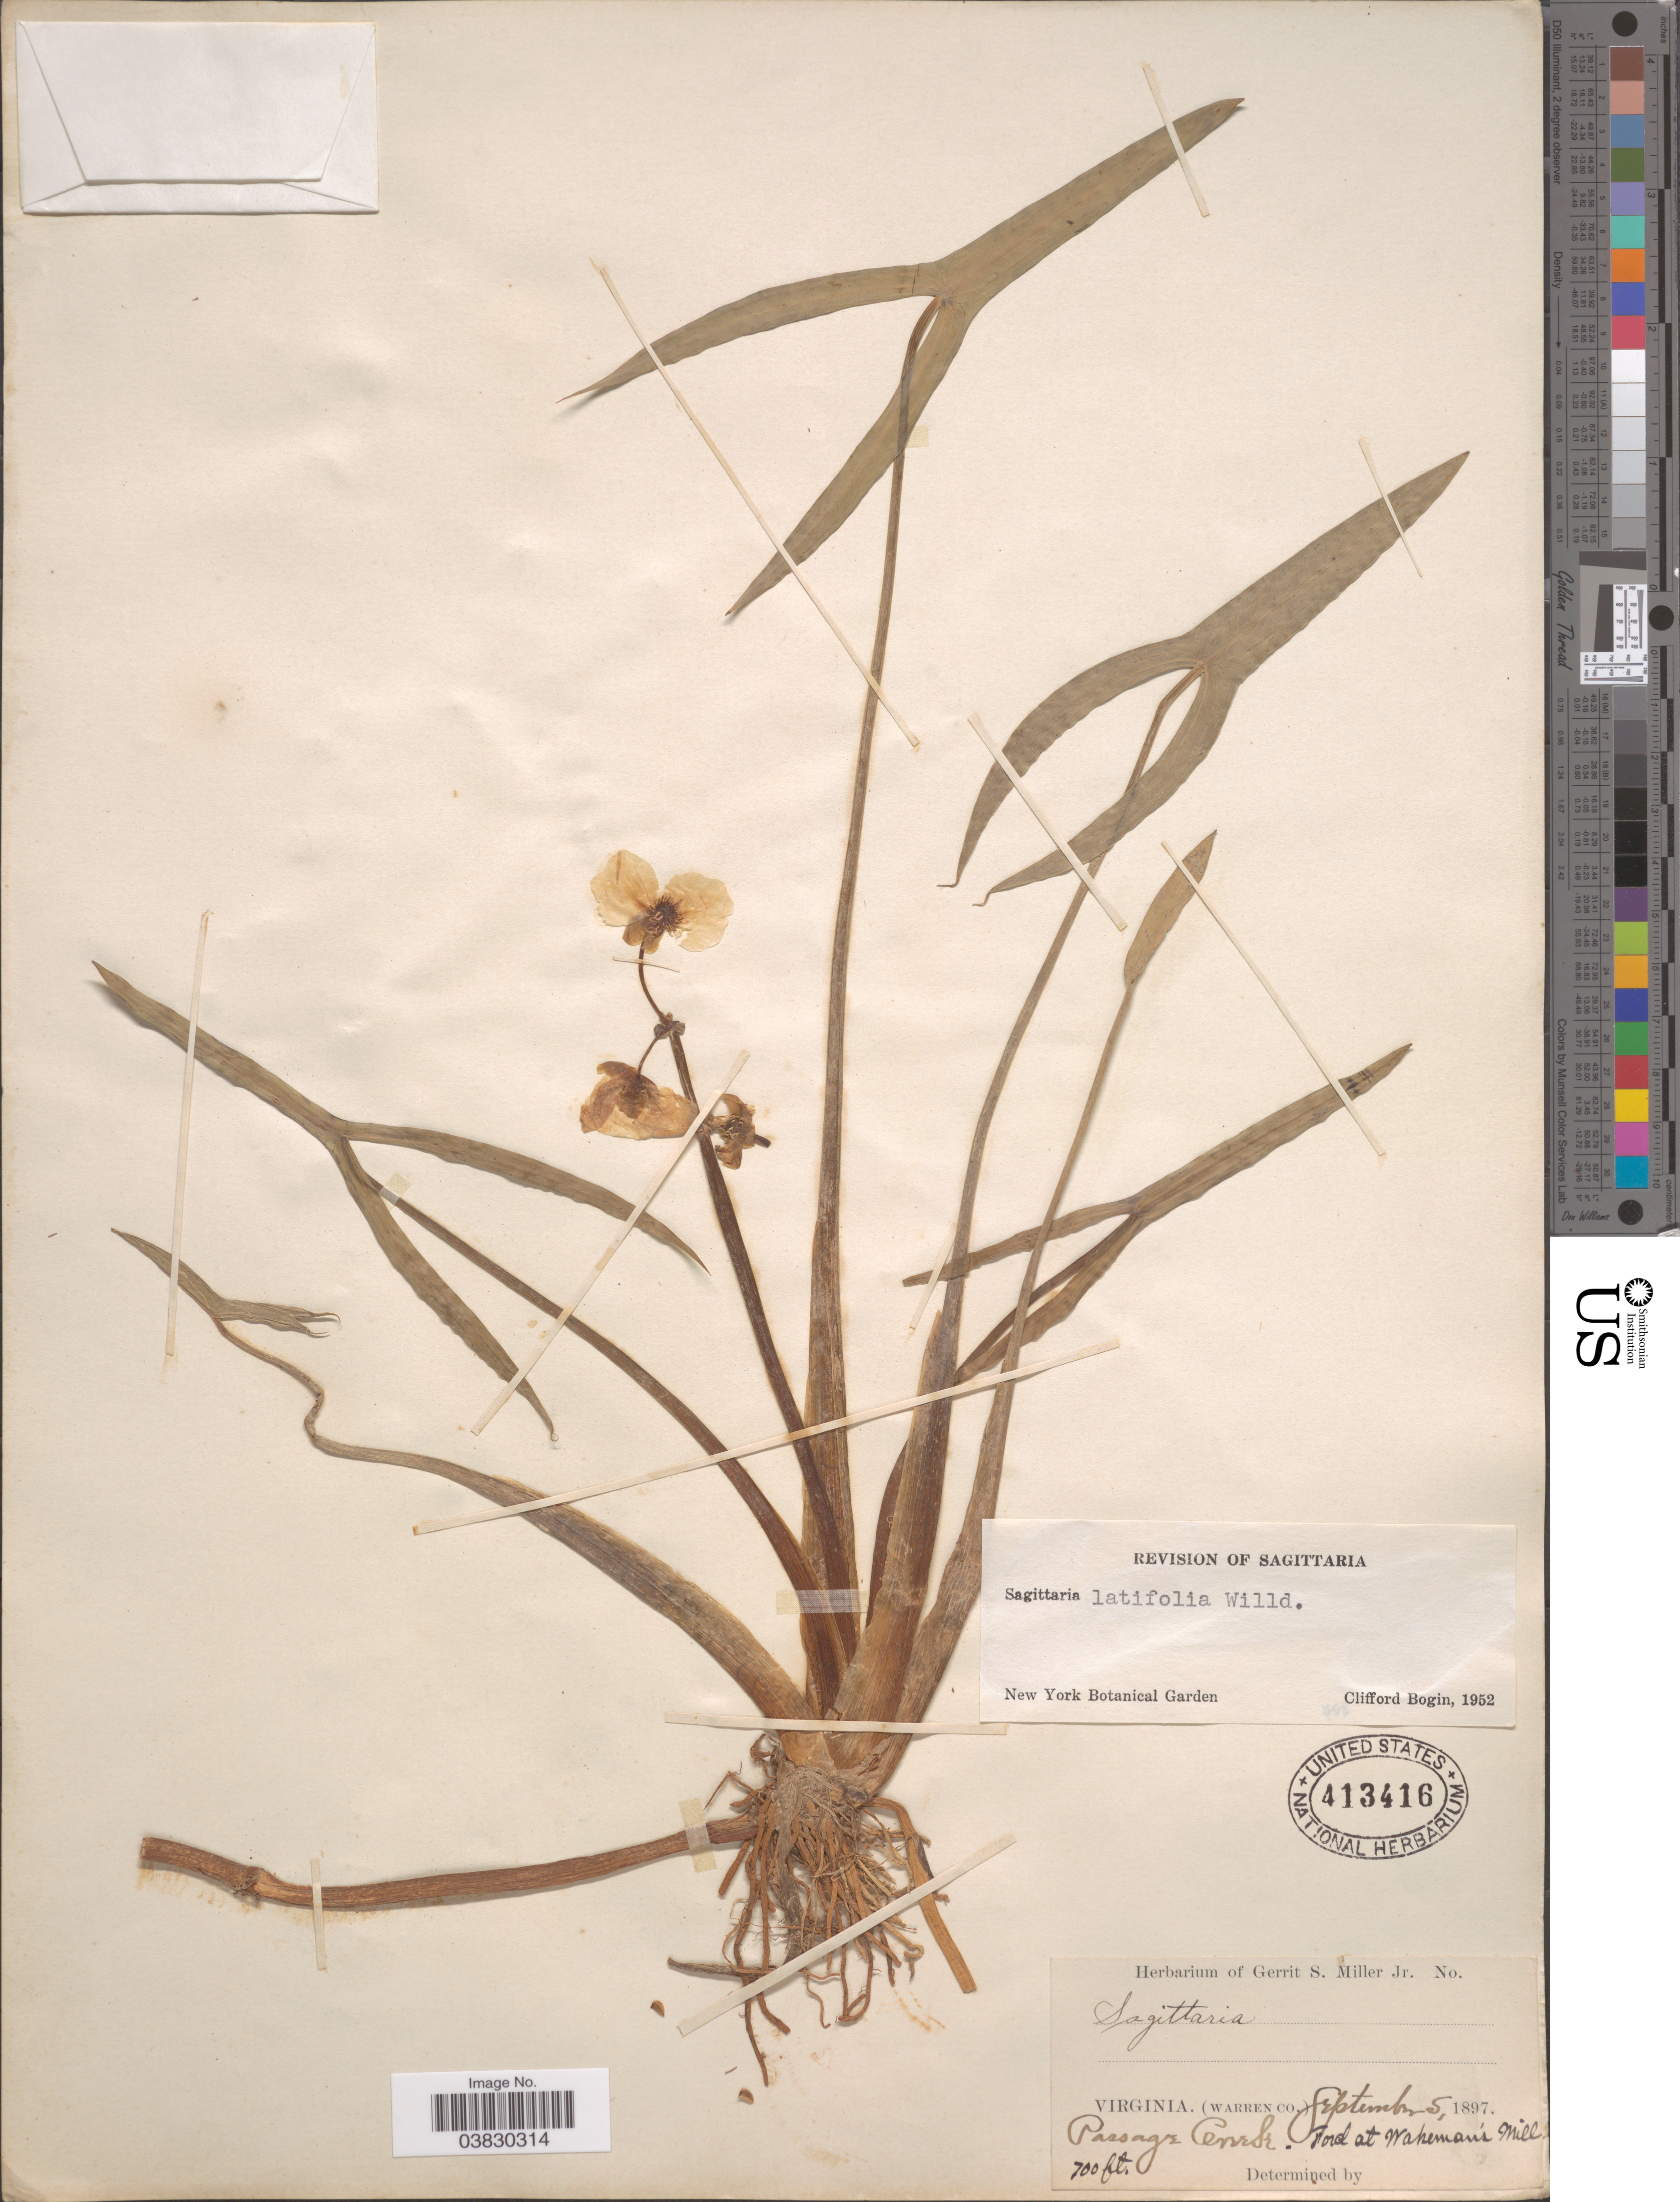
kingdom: Plantae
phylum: Tracheophyta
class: Liliopsida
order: Alismatales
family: Alismataceae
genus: Sagittaria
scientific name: Sagittaria latifolia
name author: Willd.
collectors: ex herb. Gerrit S. Miller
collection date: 1897-09-05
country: United States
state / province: Virginia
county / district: Warren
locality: Warren Co. Passage Centr. Ford at Wakeman's Mill.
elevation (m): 213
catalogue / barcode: US 413416